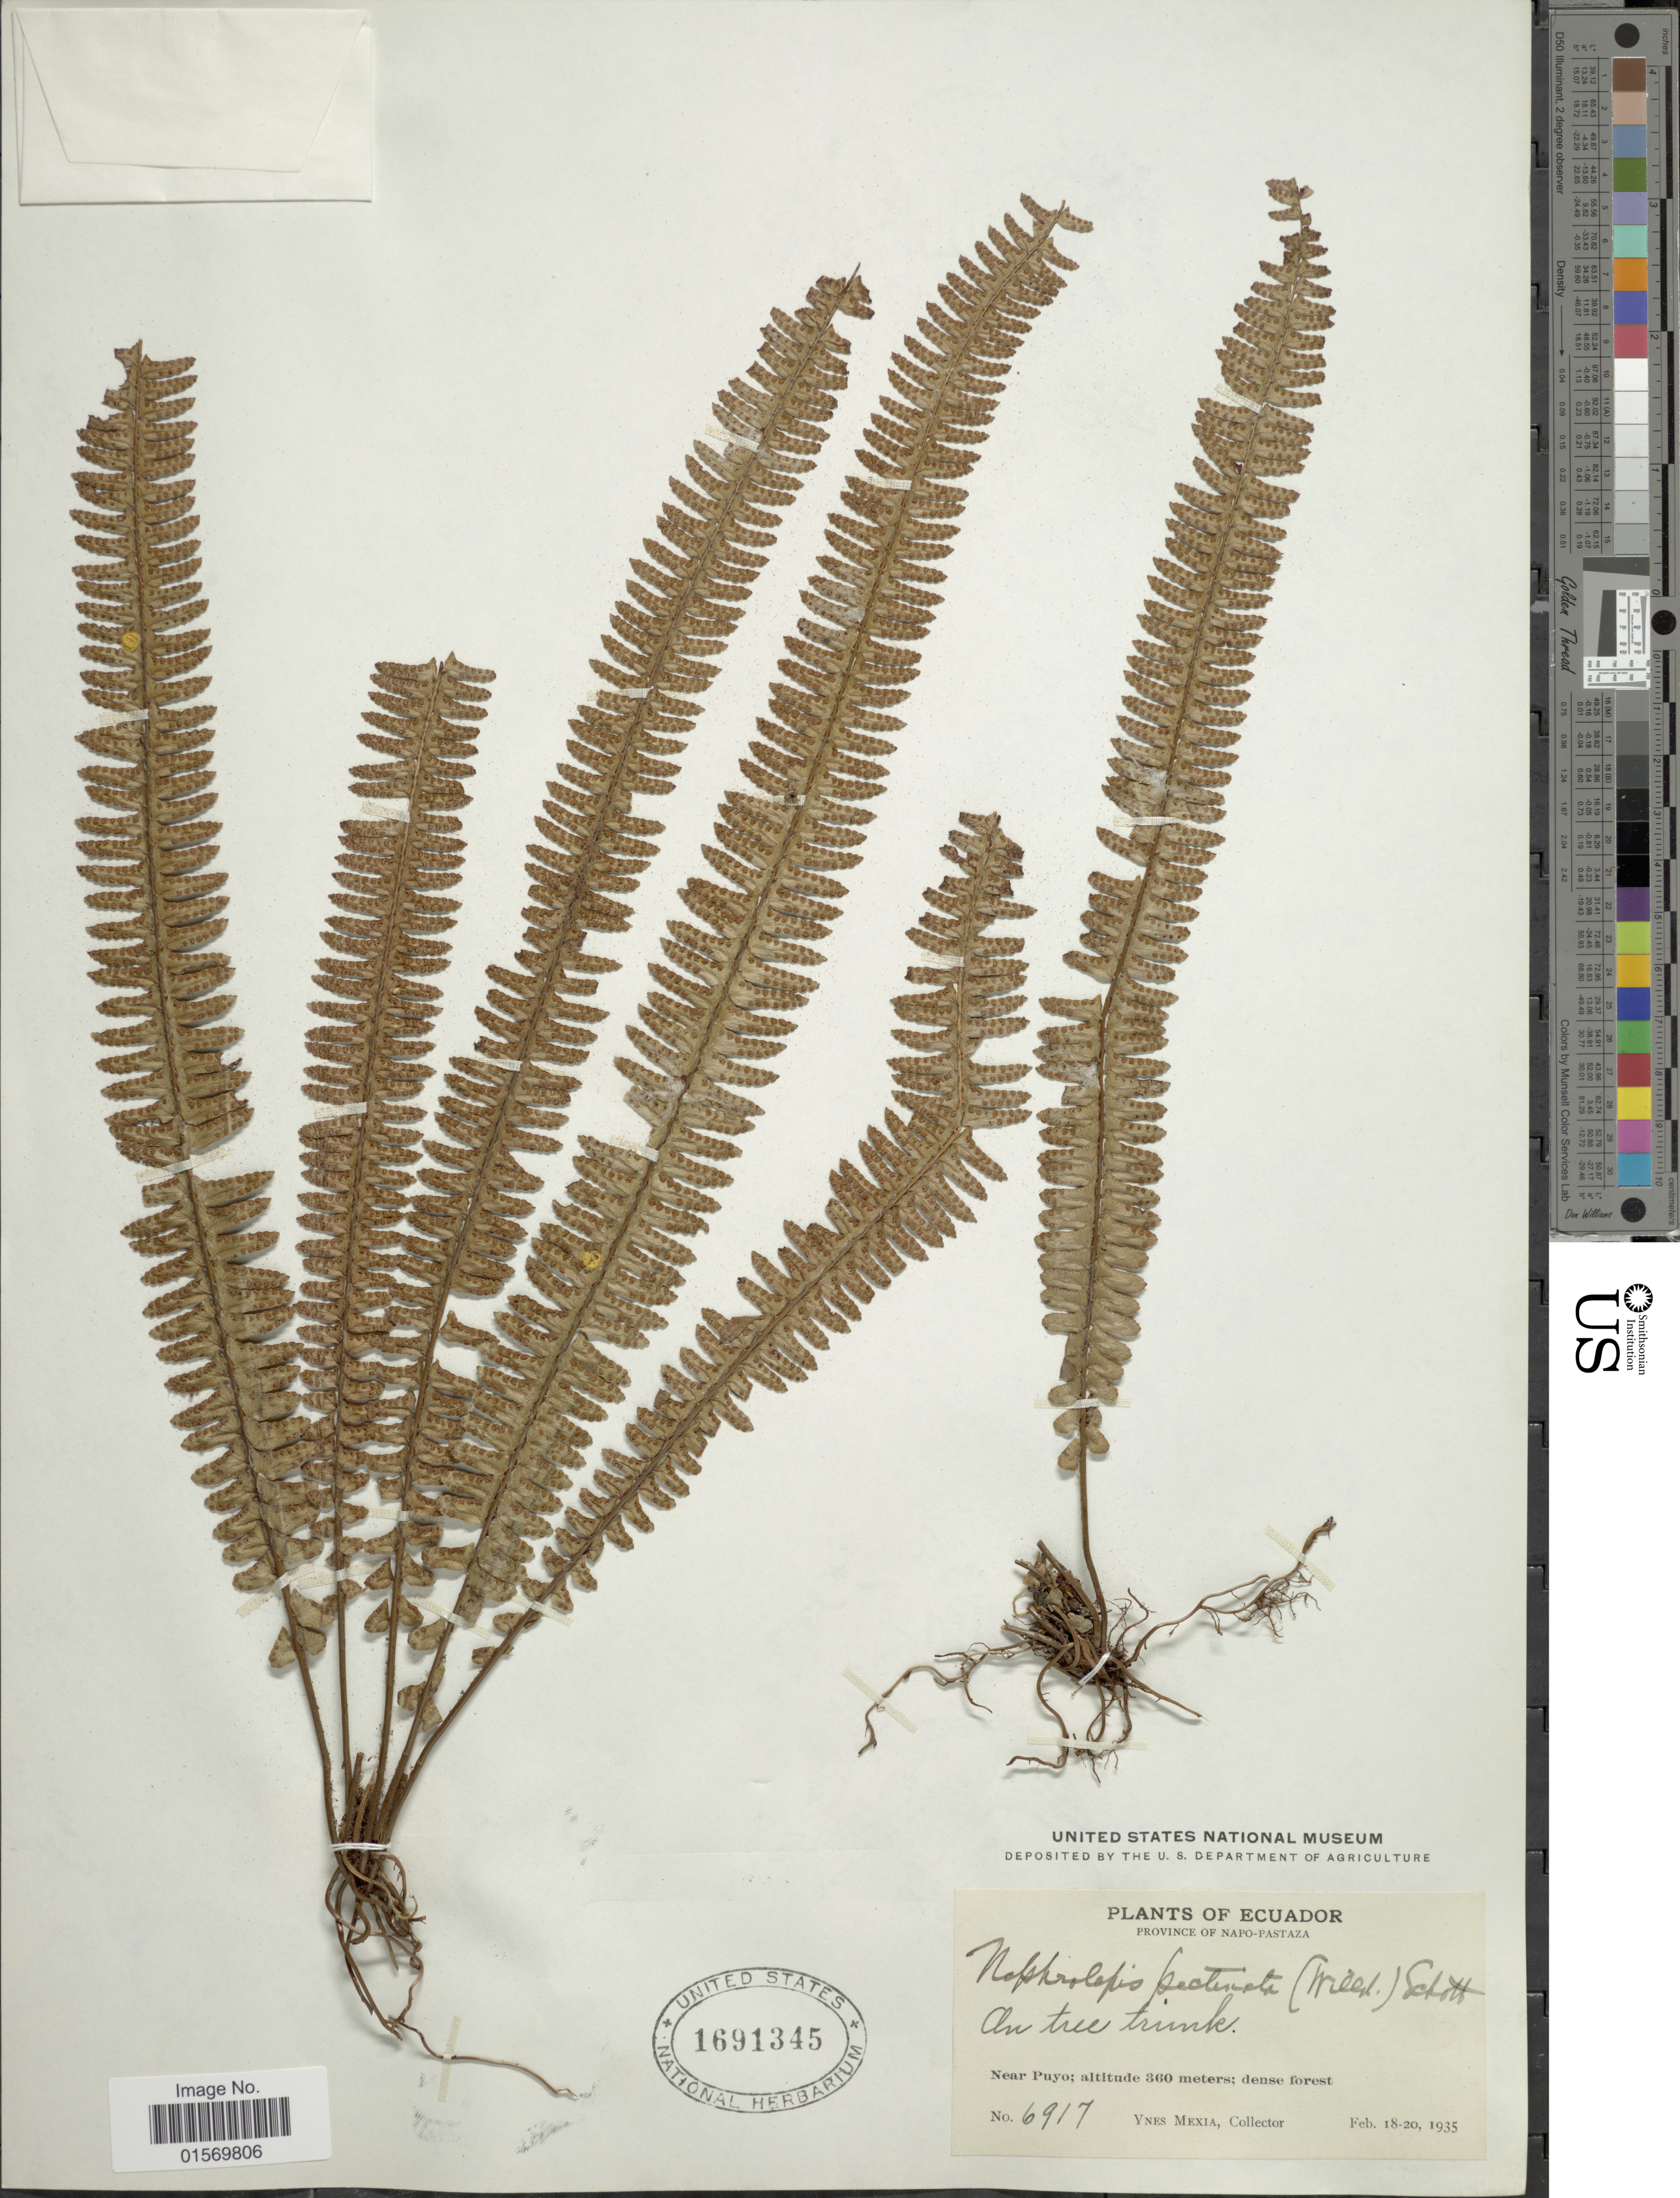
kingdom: Plantae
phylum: Tracheophyta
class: Polypodiopsida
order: Polypodiales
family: Nephrolepidaceae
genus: Nephrolepis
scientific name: Nephrolepis pectinata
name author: (Willd.) Schott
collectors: Y. Mexia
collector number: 6917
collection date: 1935-02-18/1935-02-20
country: Ecuador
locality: Province Napo-Pastaza, on tree trunk, near Puyo.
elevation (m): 360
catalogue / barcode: US 1691345